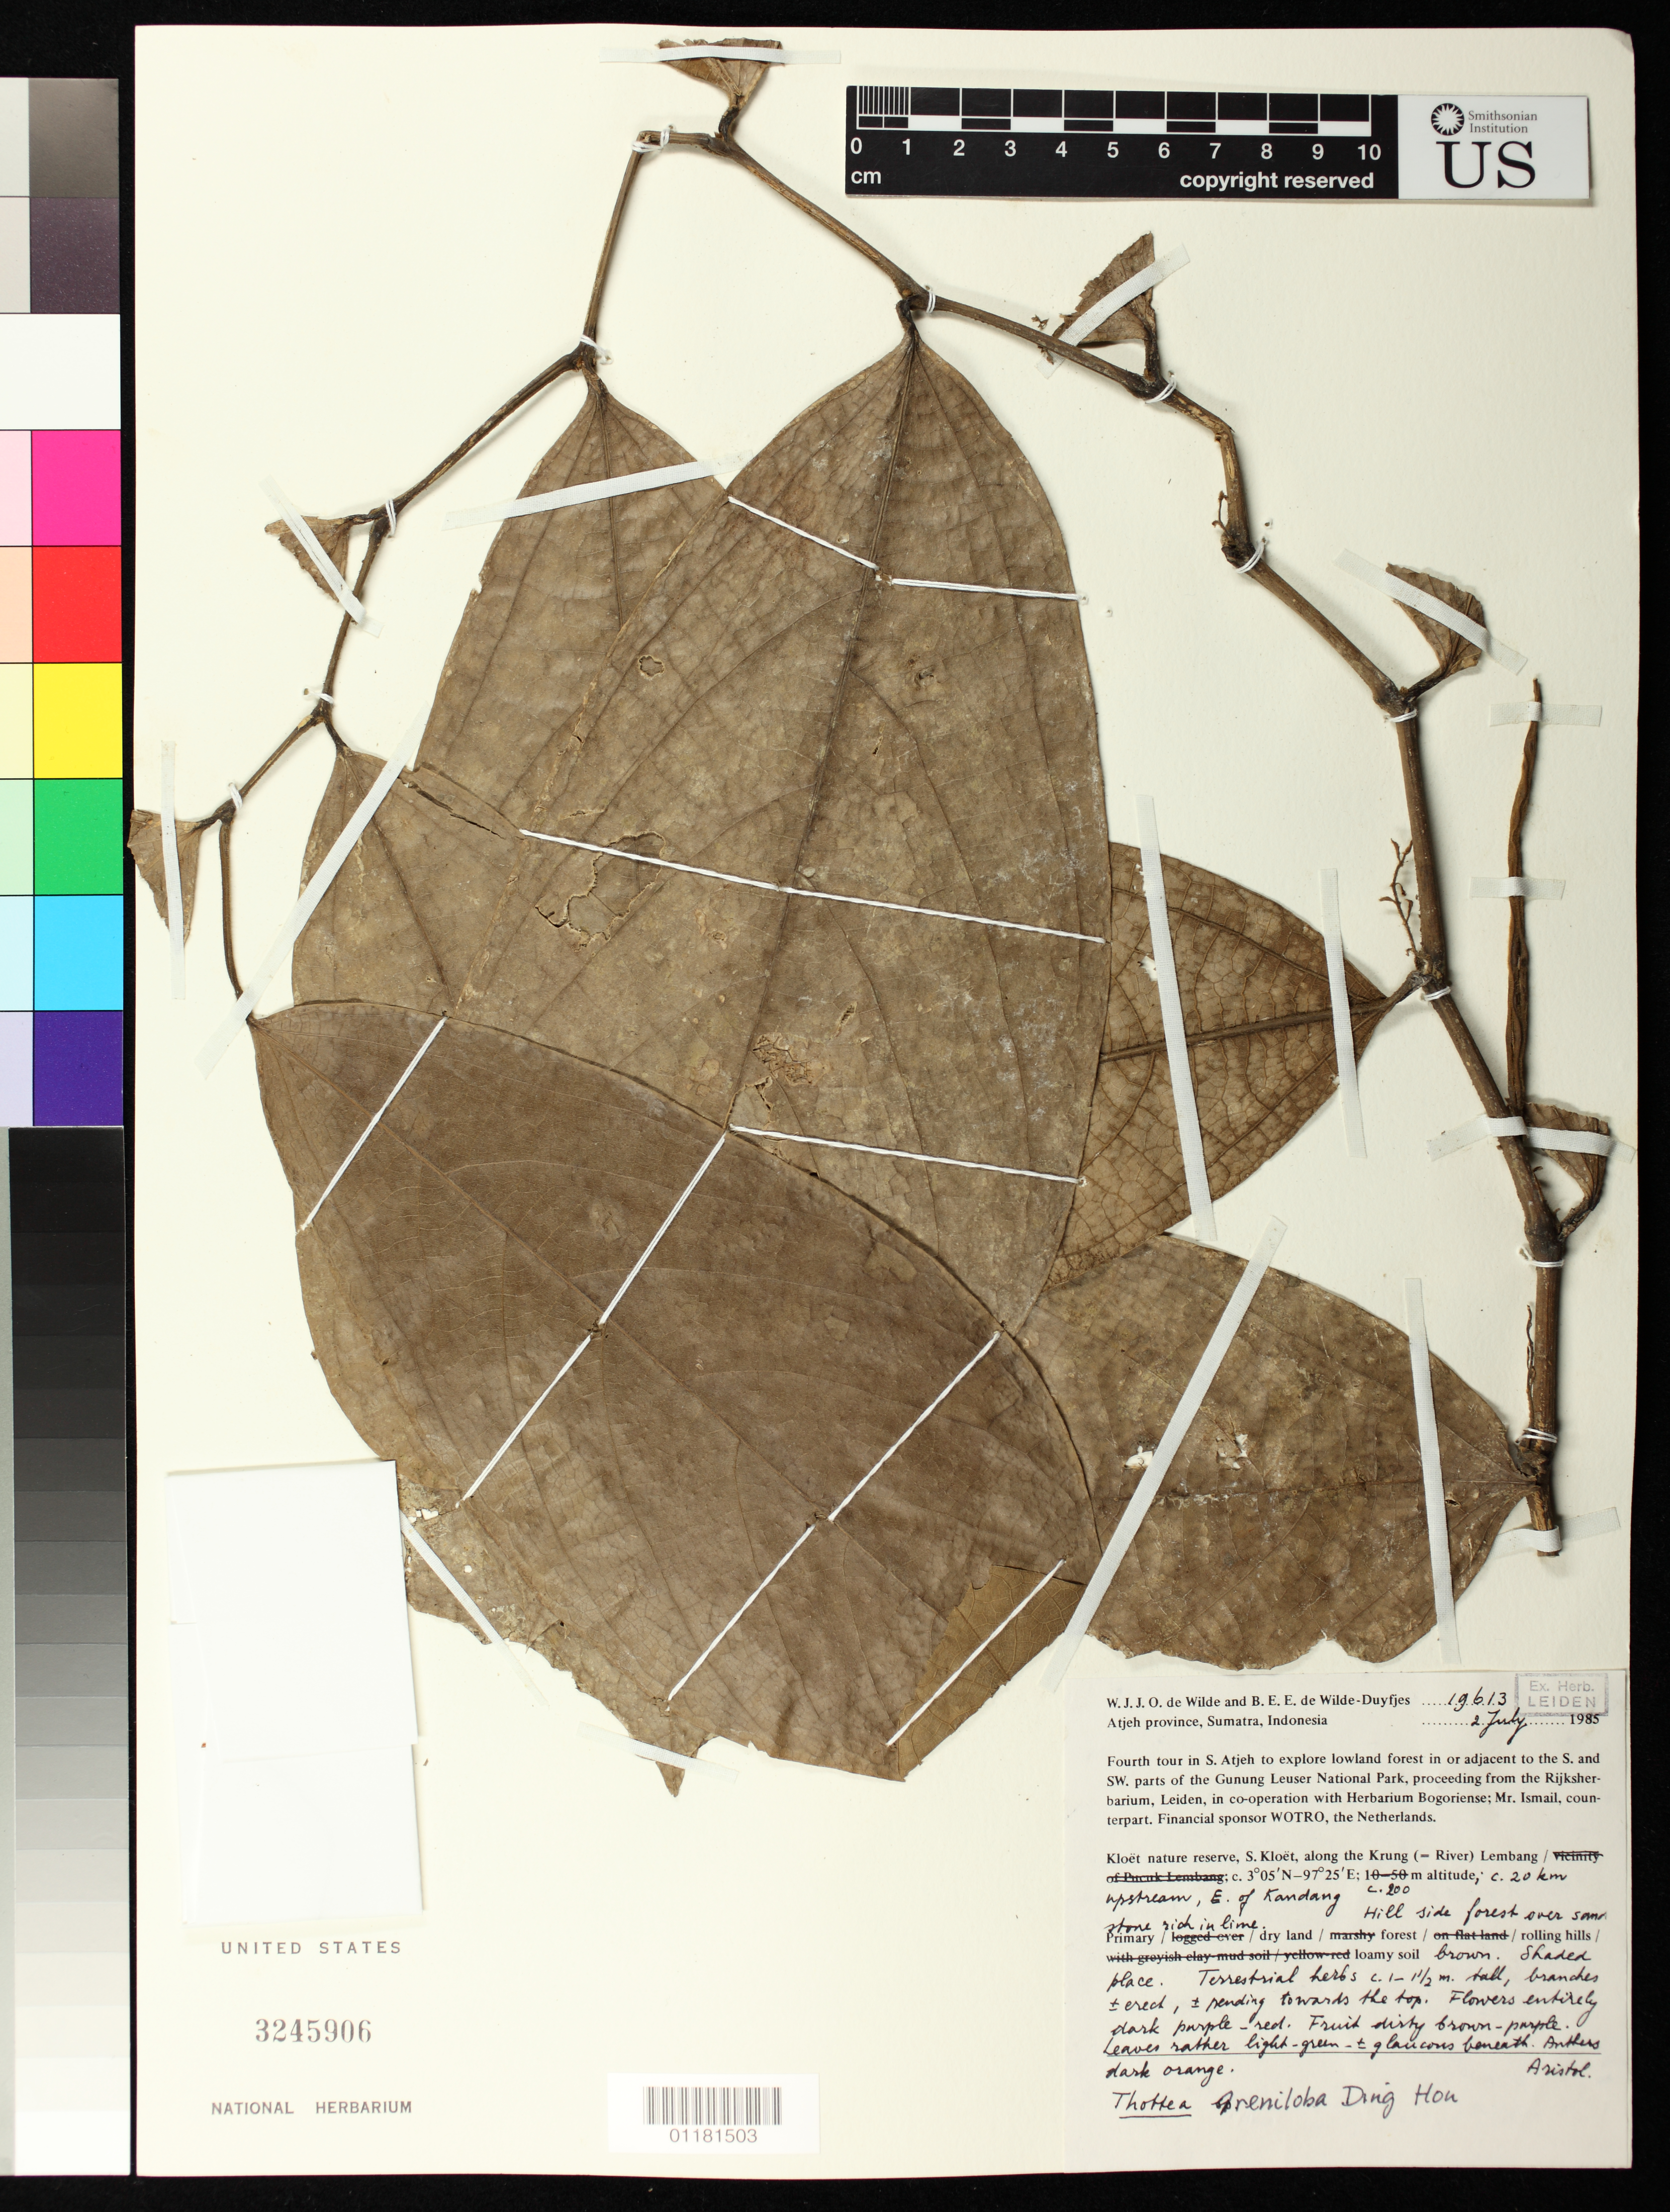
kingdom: Plantae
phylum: Tracheophyta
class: Magnoliopsida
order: Piperales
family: Aristolochiaceae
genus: Thottea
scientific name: Thottea reniloba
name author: Ding Hou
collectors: W. J. de Wilde & B. E. de Wilde-Duyfjes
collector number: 19613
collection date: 1985-07-02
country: Indonesia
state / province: Sumatra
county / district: Aceh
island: Sumatra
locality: lowland forest in or adjacent to the S and SW parts of the Gunung Leuser National Park.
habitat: dry land, forest, rolling hills, loamy soil. shaded palce.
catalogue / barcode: US 3245906